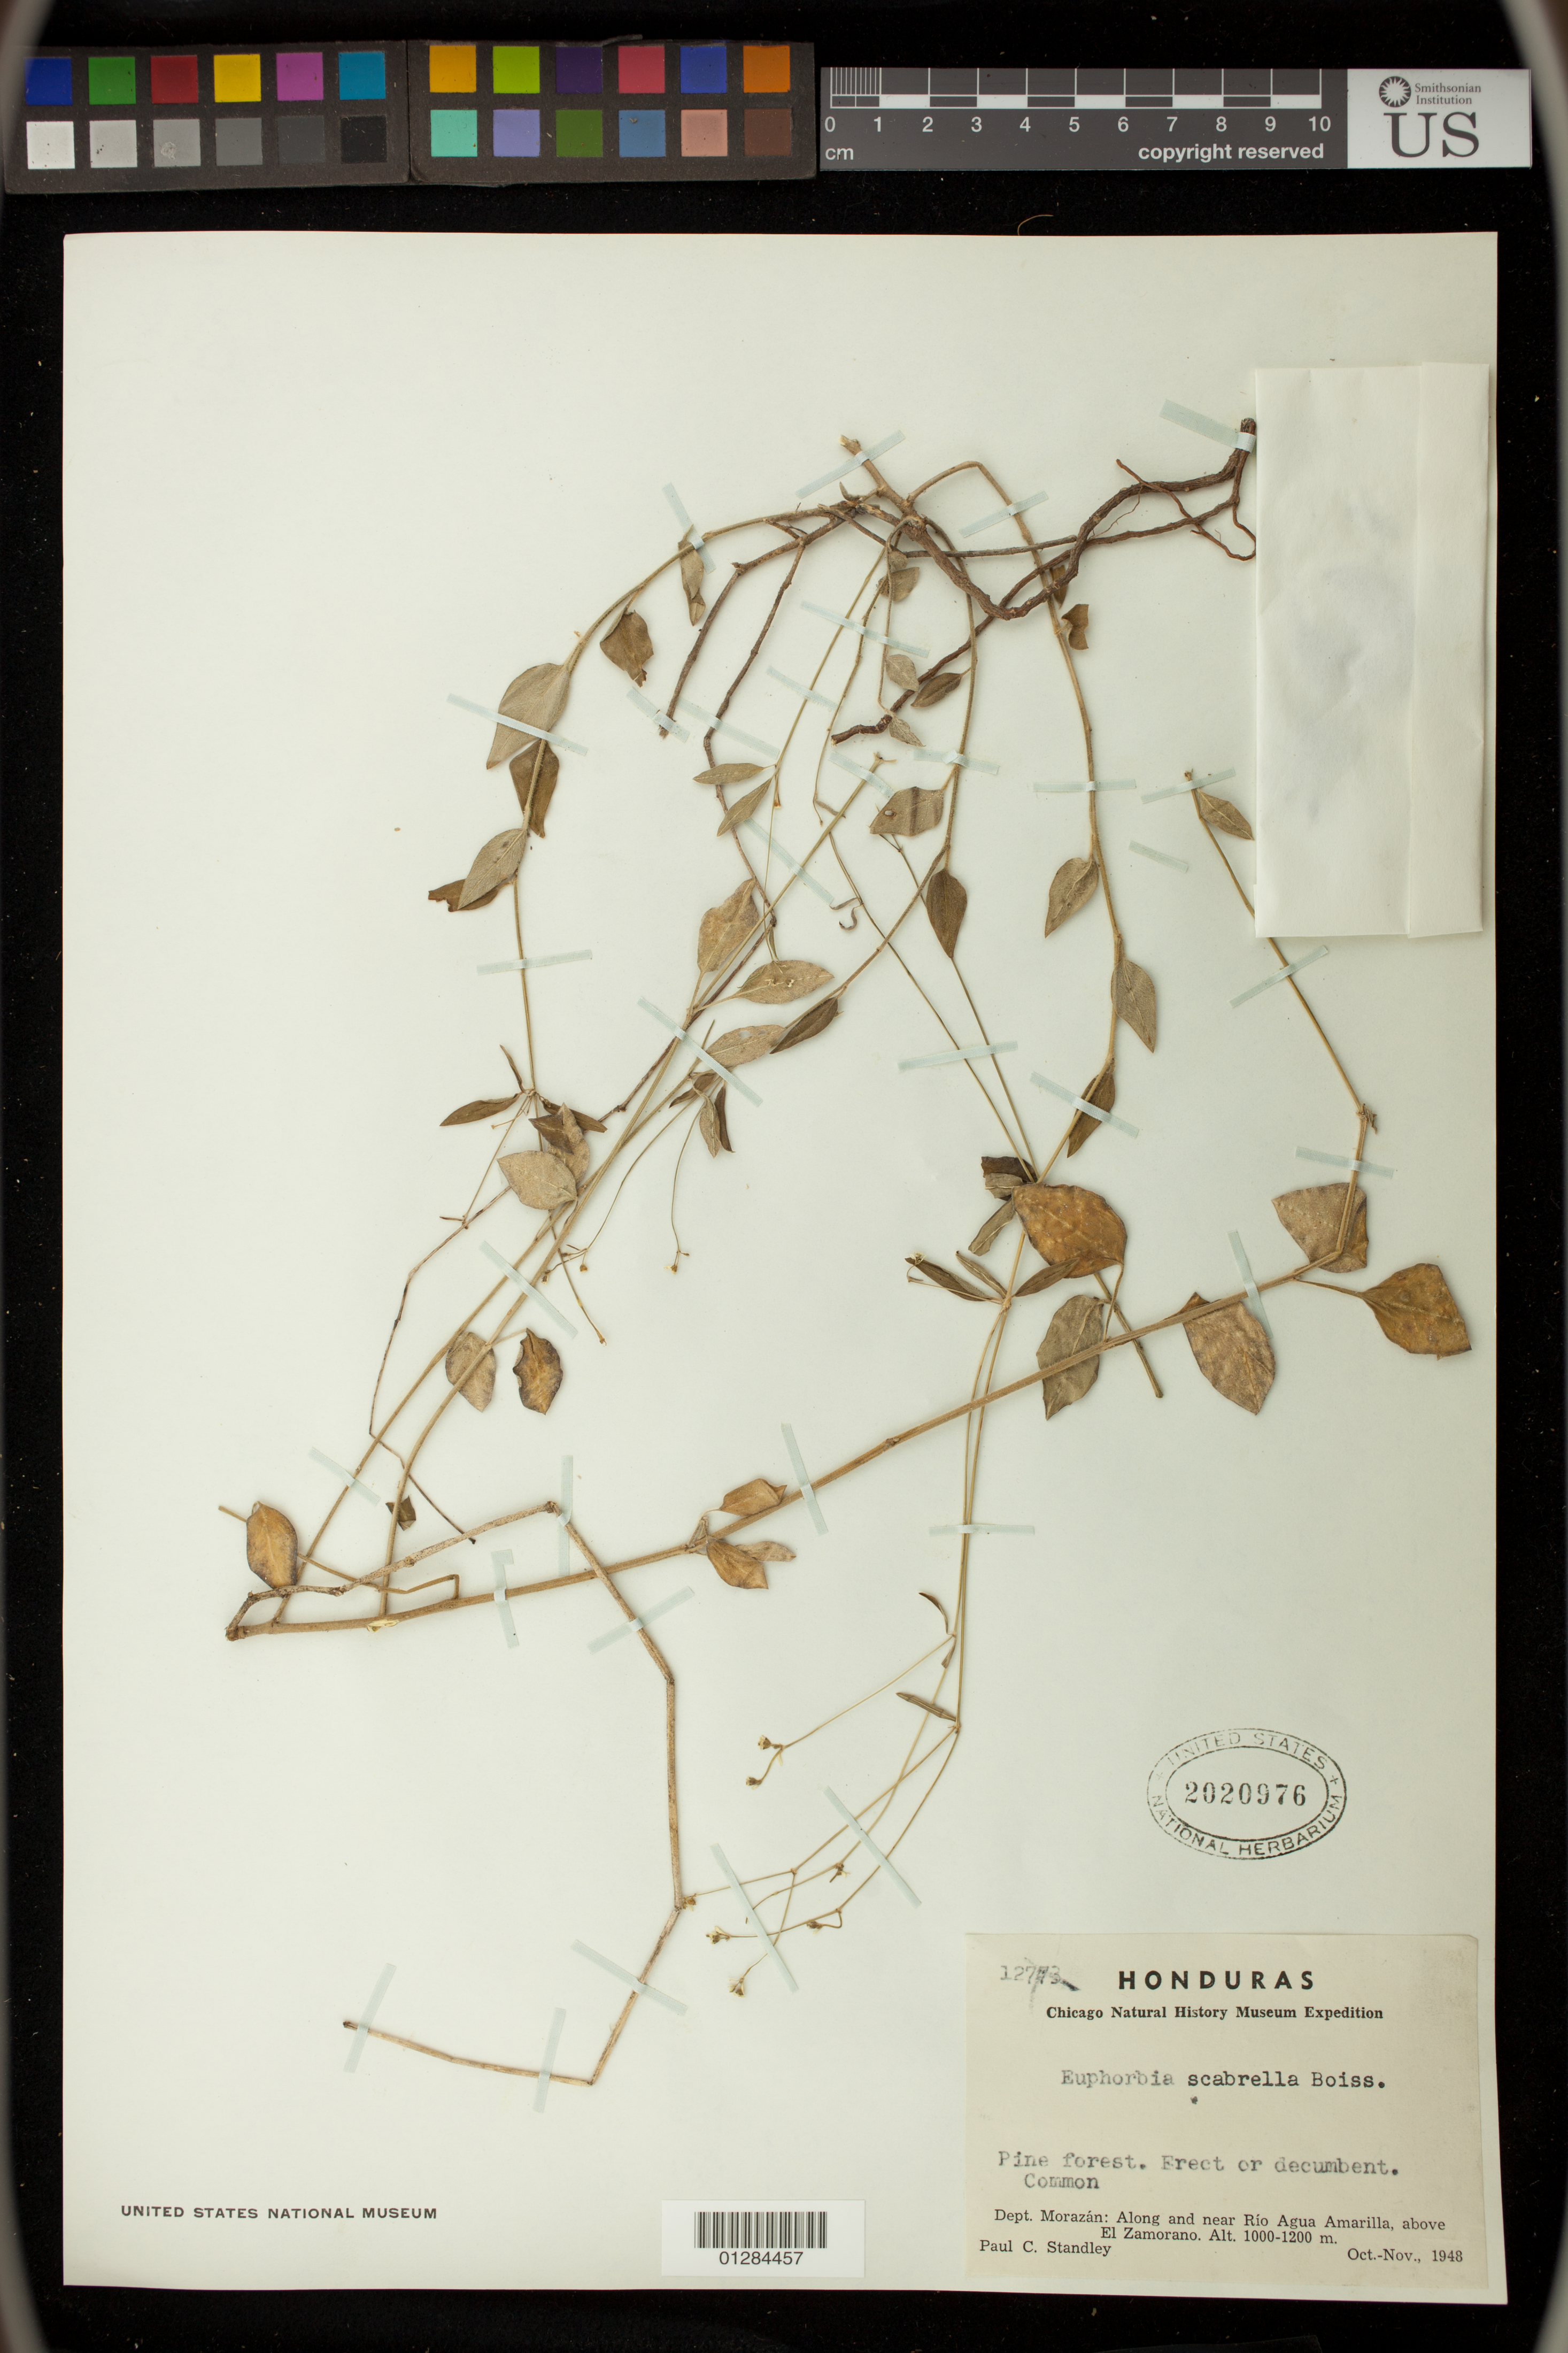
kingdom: Plantae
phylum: Tracheophyta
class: Magnoliopsida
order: Malpighiales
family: Euphorbiaceae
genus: Euphorbia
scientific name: Euphorbia triphylla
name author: (Klotzsch & Garcke) Oudejans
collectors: P. C. Standley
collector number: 12773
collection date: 1948-10/1948-11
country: Honduras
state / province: Fco. Morazán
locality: near Rio Agua Amarilla, about El Zamorano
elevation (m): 1000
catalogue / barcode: US 2020976